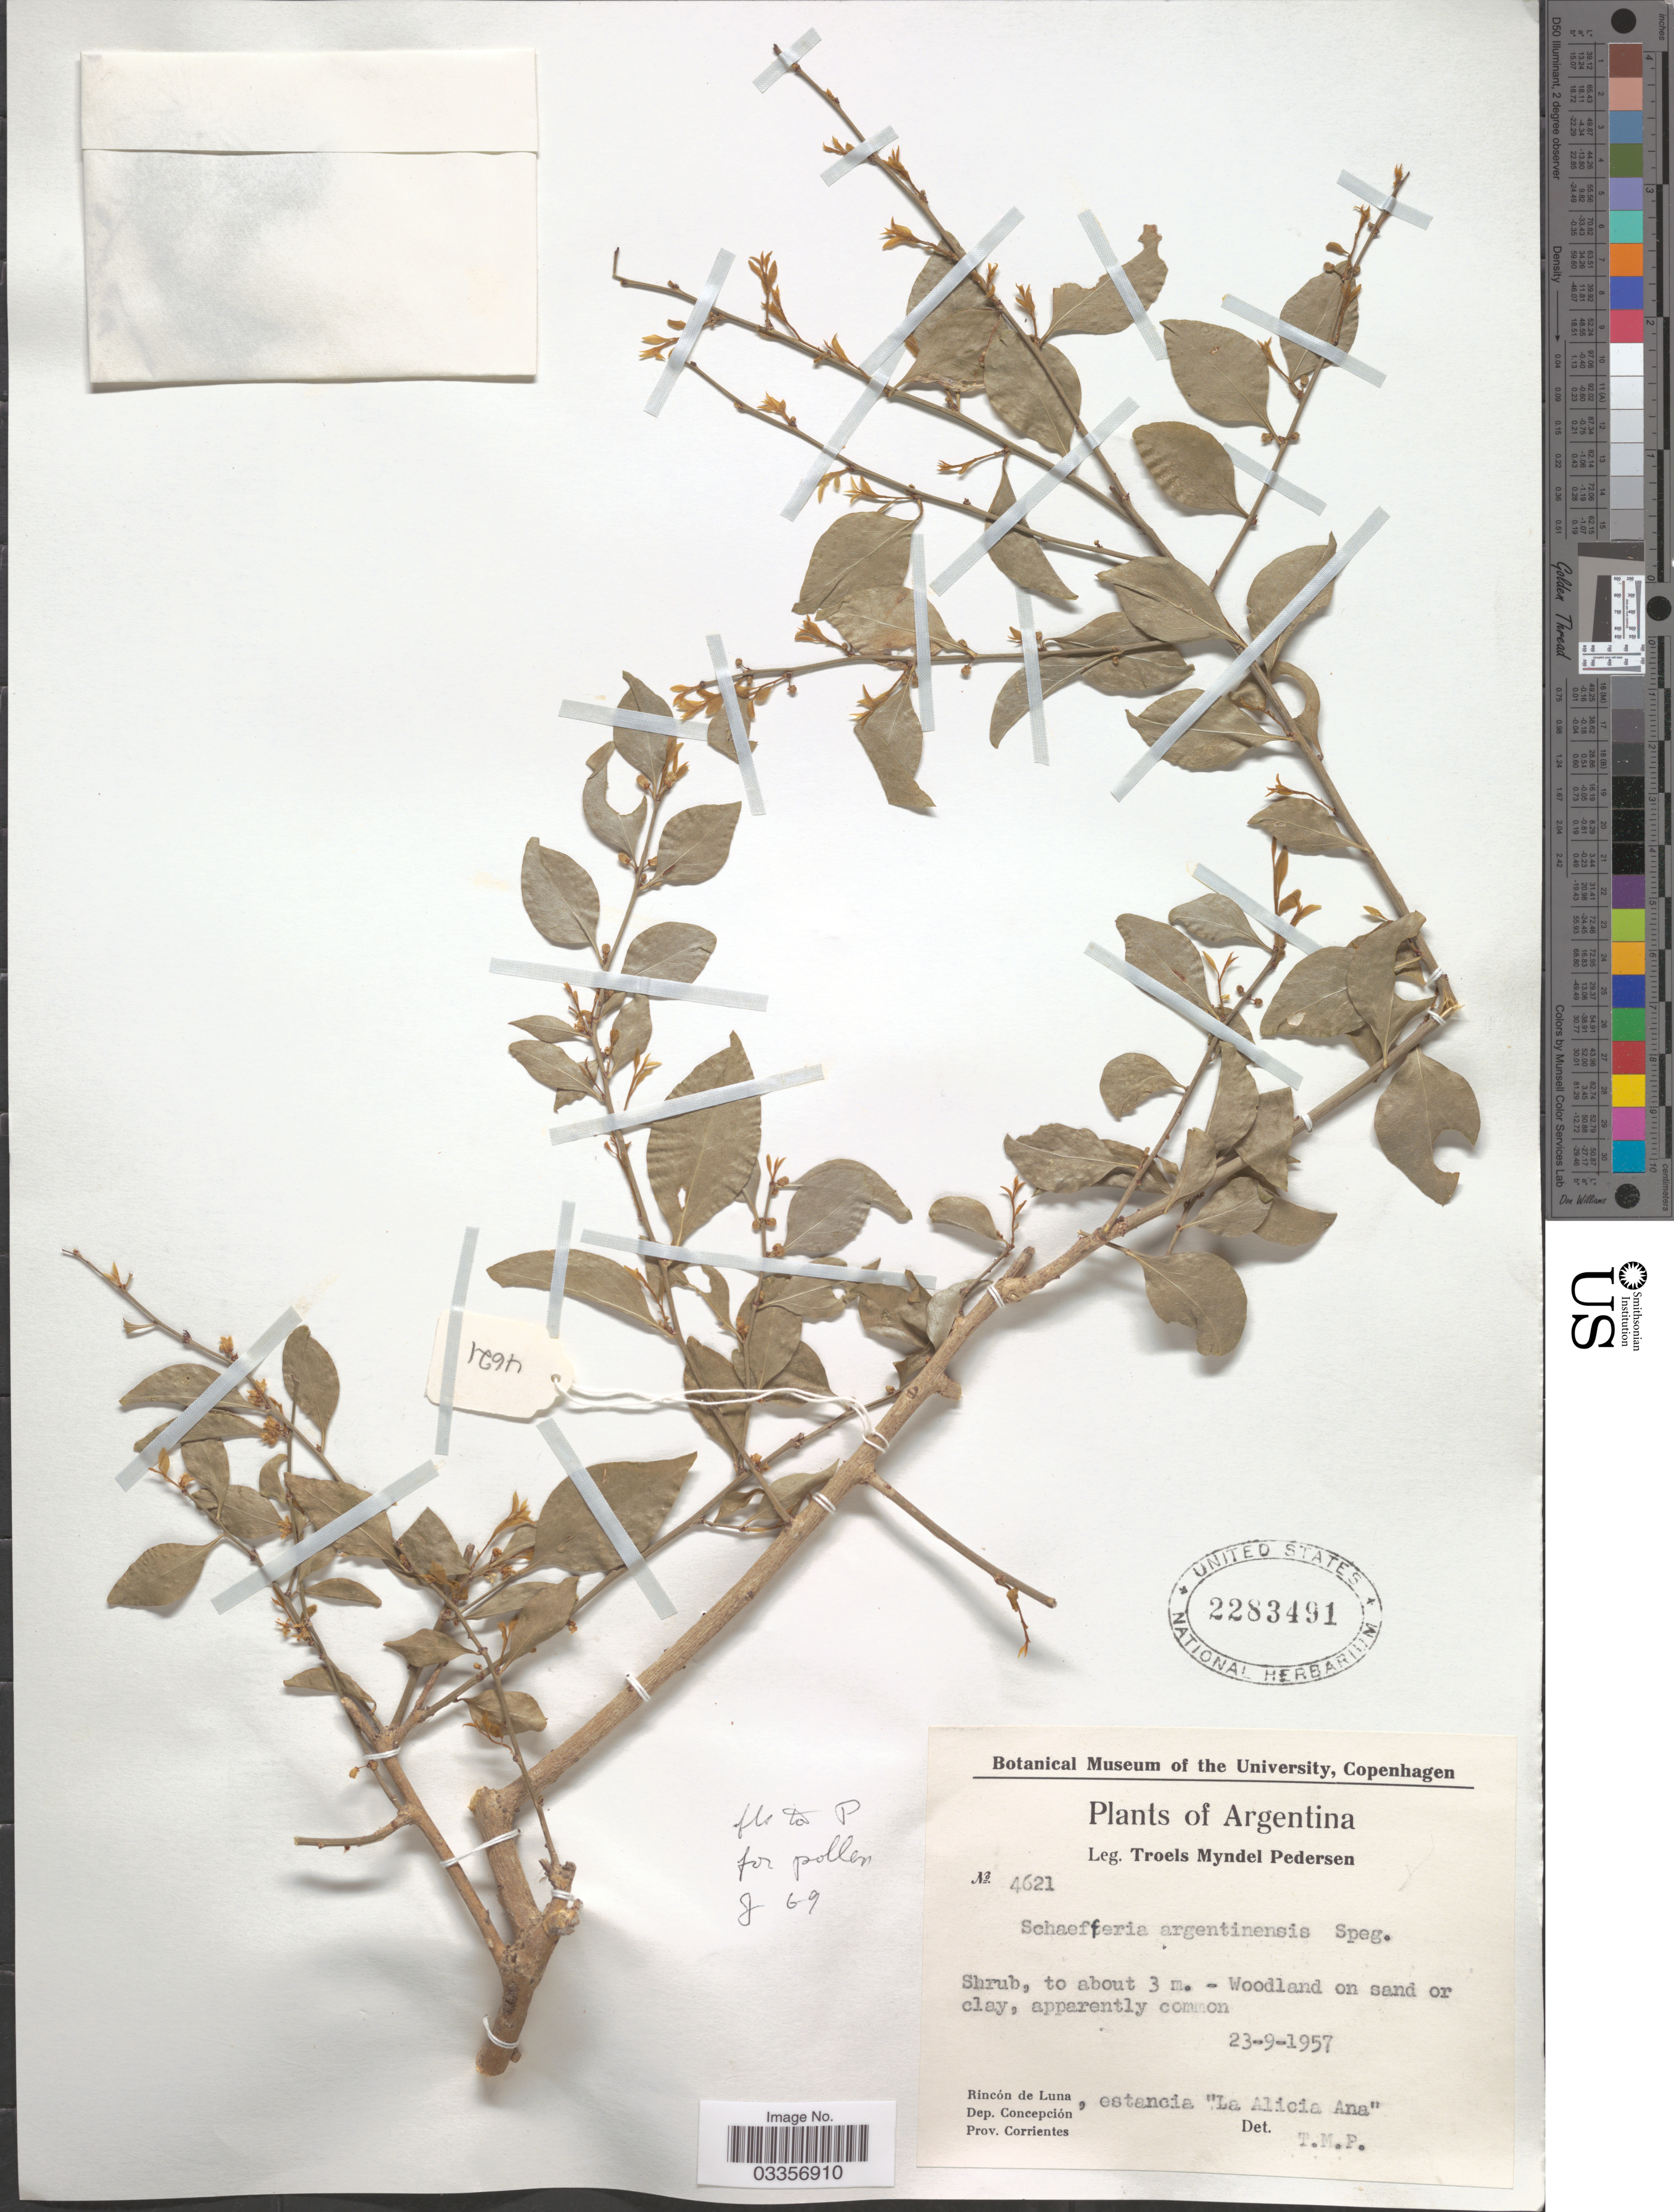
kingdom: Plantae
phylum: Tracheophyta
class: Magnoliopsida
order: Celastrales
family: Celastraceae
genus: Schaefferia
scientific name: Schaefferia argentinensis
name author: Speg.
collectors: T. Pederson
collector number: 4621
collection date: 1957-09-23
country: Argentina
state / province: Corrientes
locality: Rincón de Luna, estancia "La Alicia Ana". Dep. Concepción.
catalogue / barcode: US 2283491